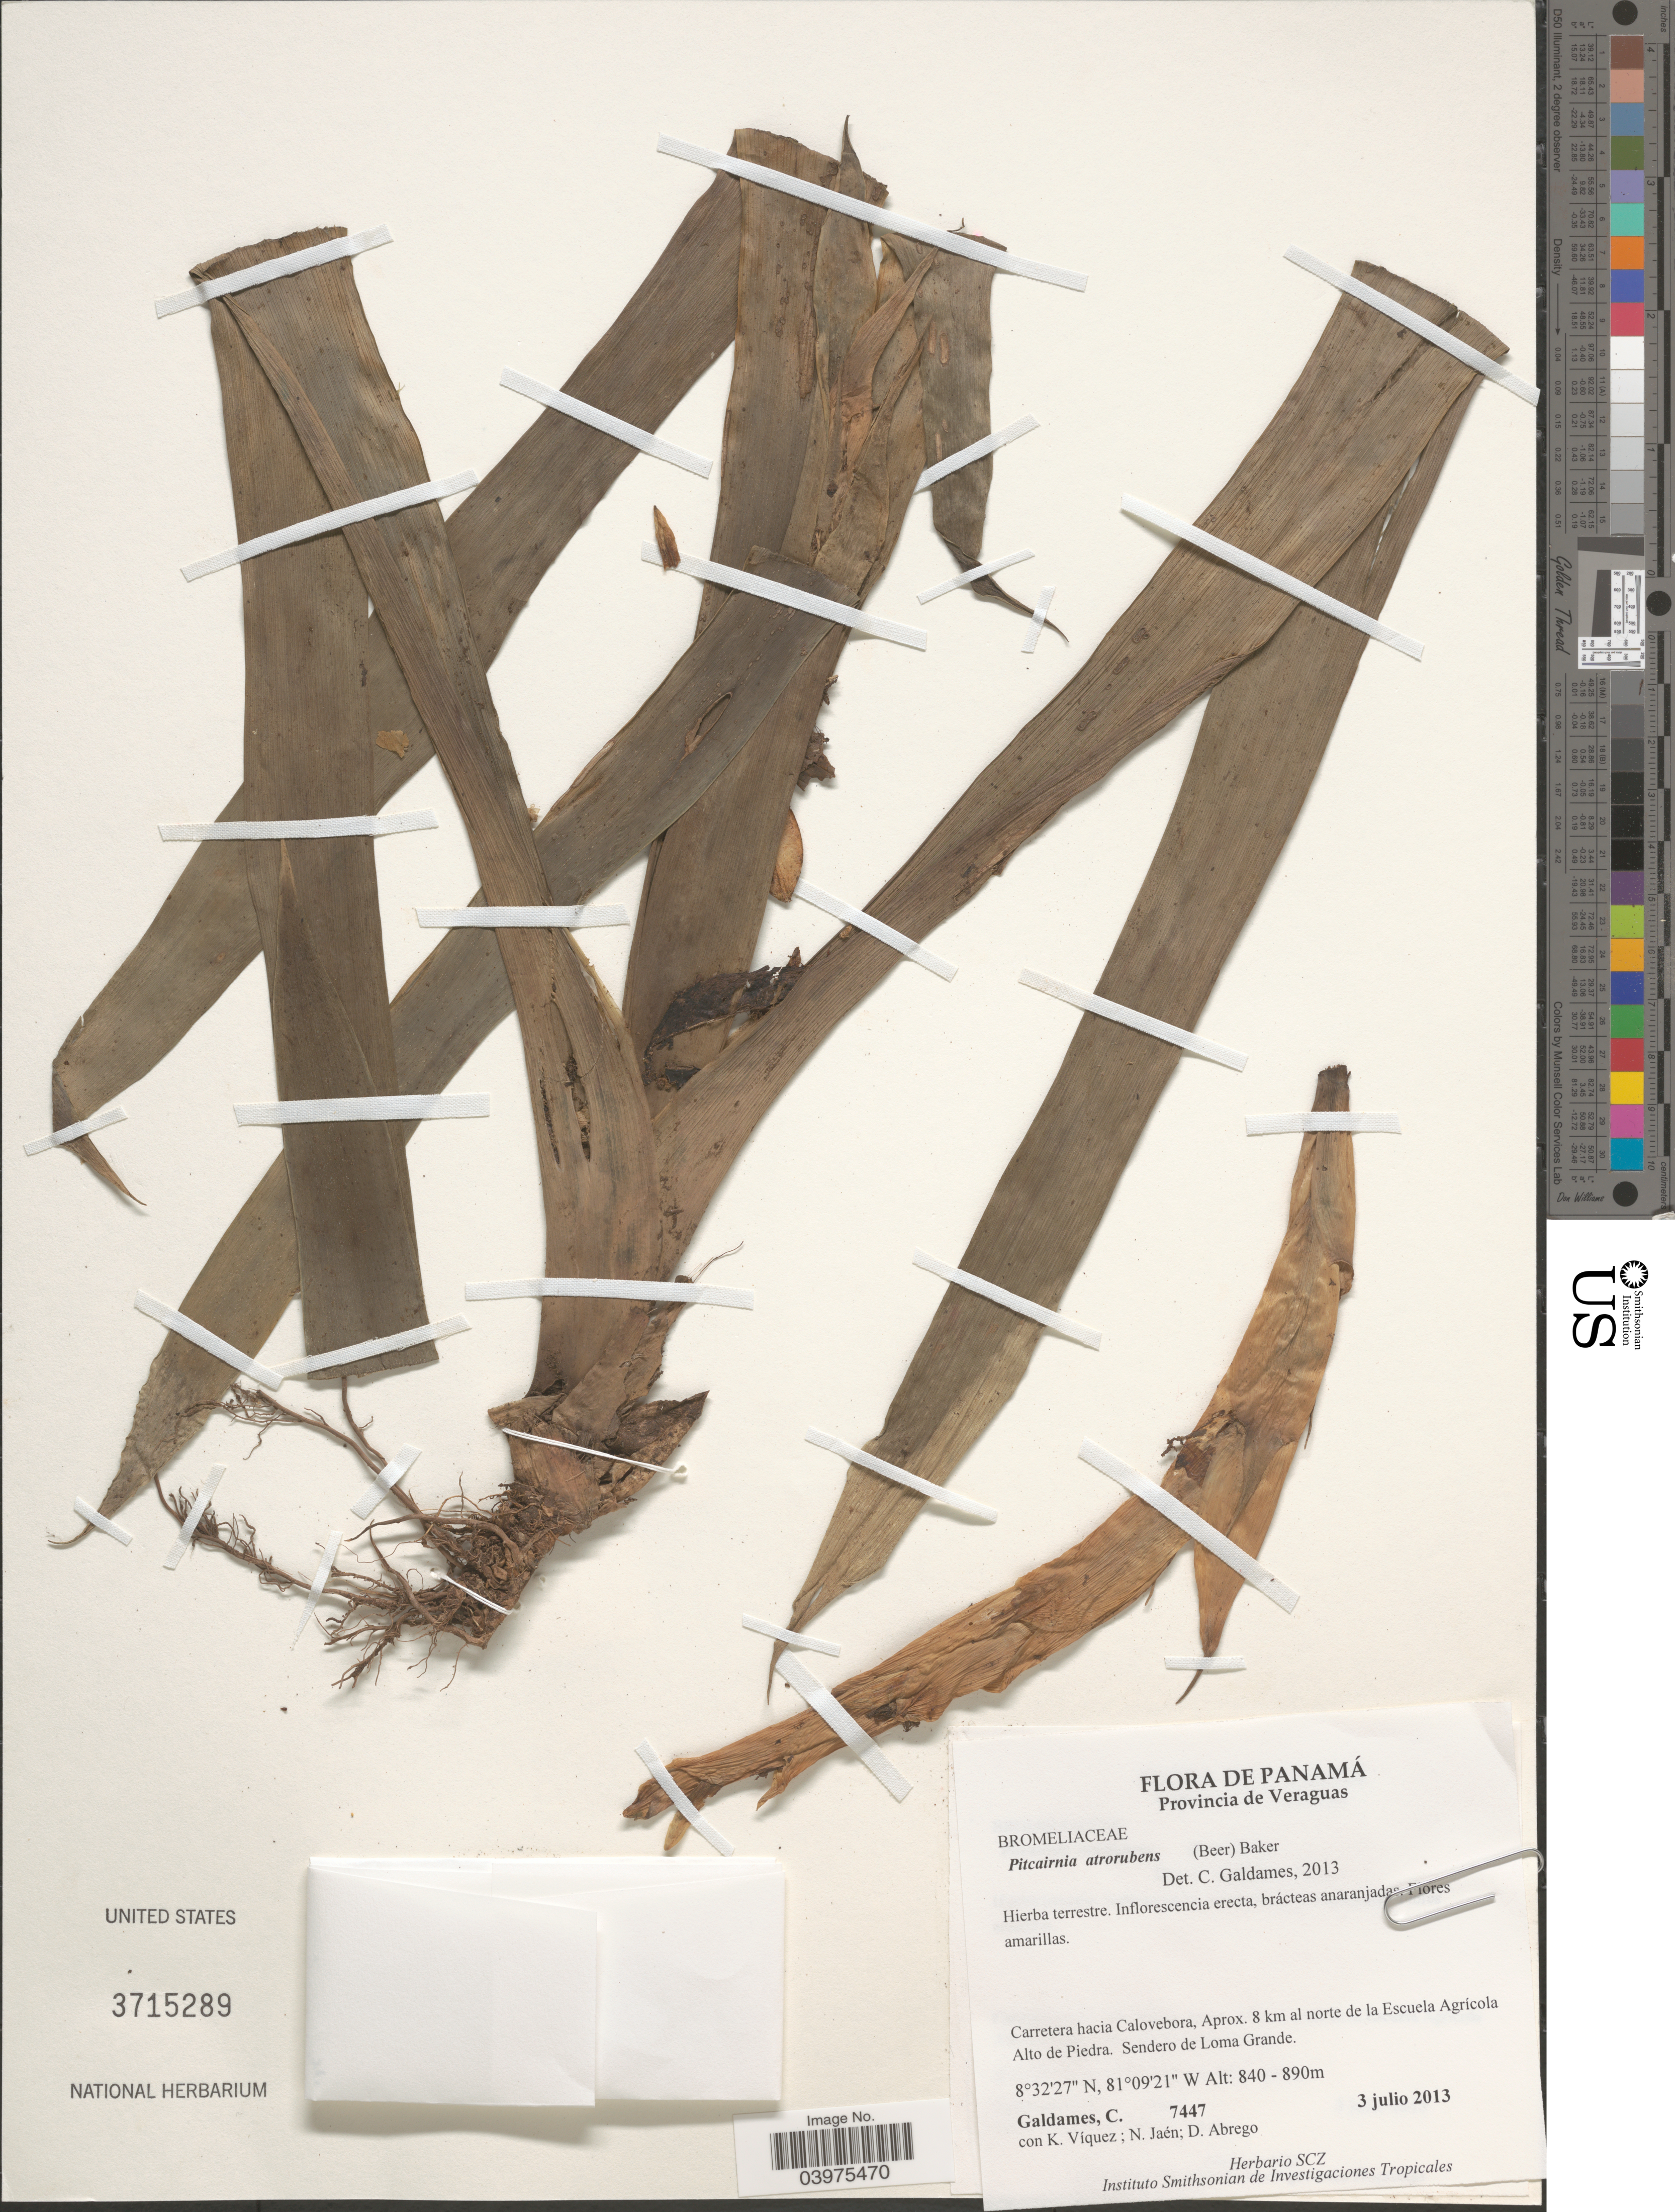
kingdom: Plantae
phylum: Tracheophyta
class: Liliopsida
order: Poales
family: Bromeliaceae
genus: Pitcairnia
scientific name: Pitcairnia atrorubens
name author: (Beer) Baker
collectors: C. Galdames, K. Viquez, N. Jaén & D. Abrengo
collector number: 7447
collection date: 2013-07-03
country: Panama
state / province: Veraguas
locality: Carretera hacia Calovebora, Aprox. 8 km al norte de la Escuela Agricola Alto de Piedra. Sendero de Loma Grande.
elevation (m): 840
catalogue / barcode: US 3715289